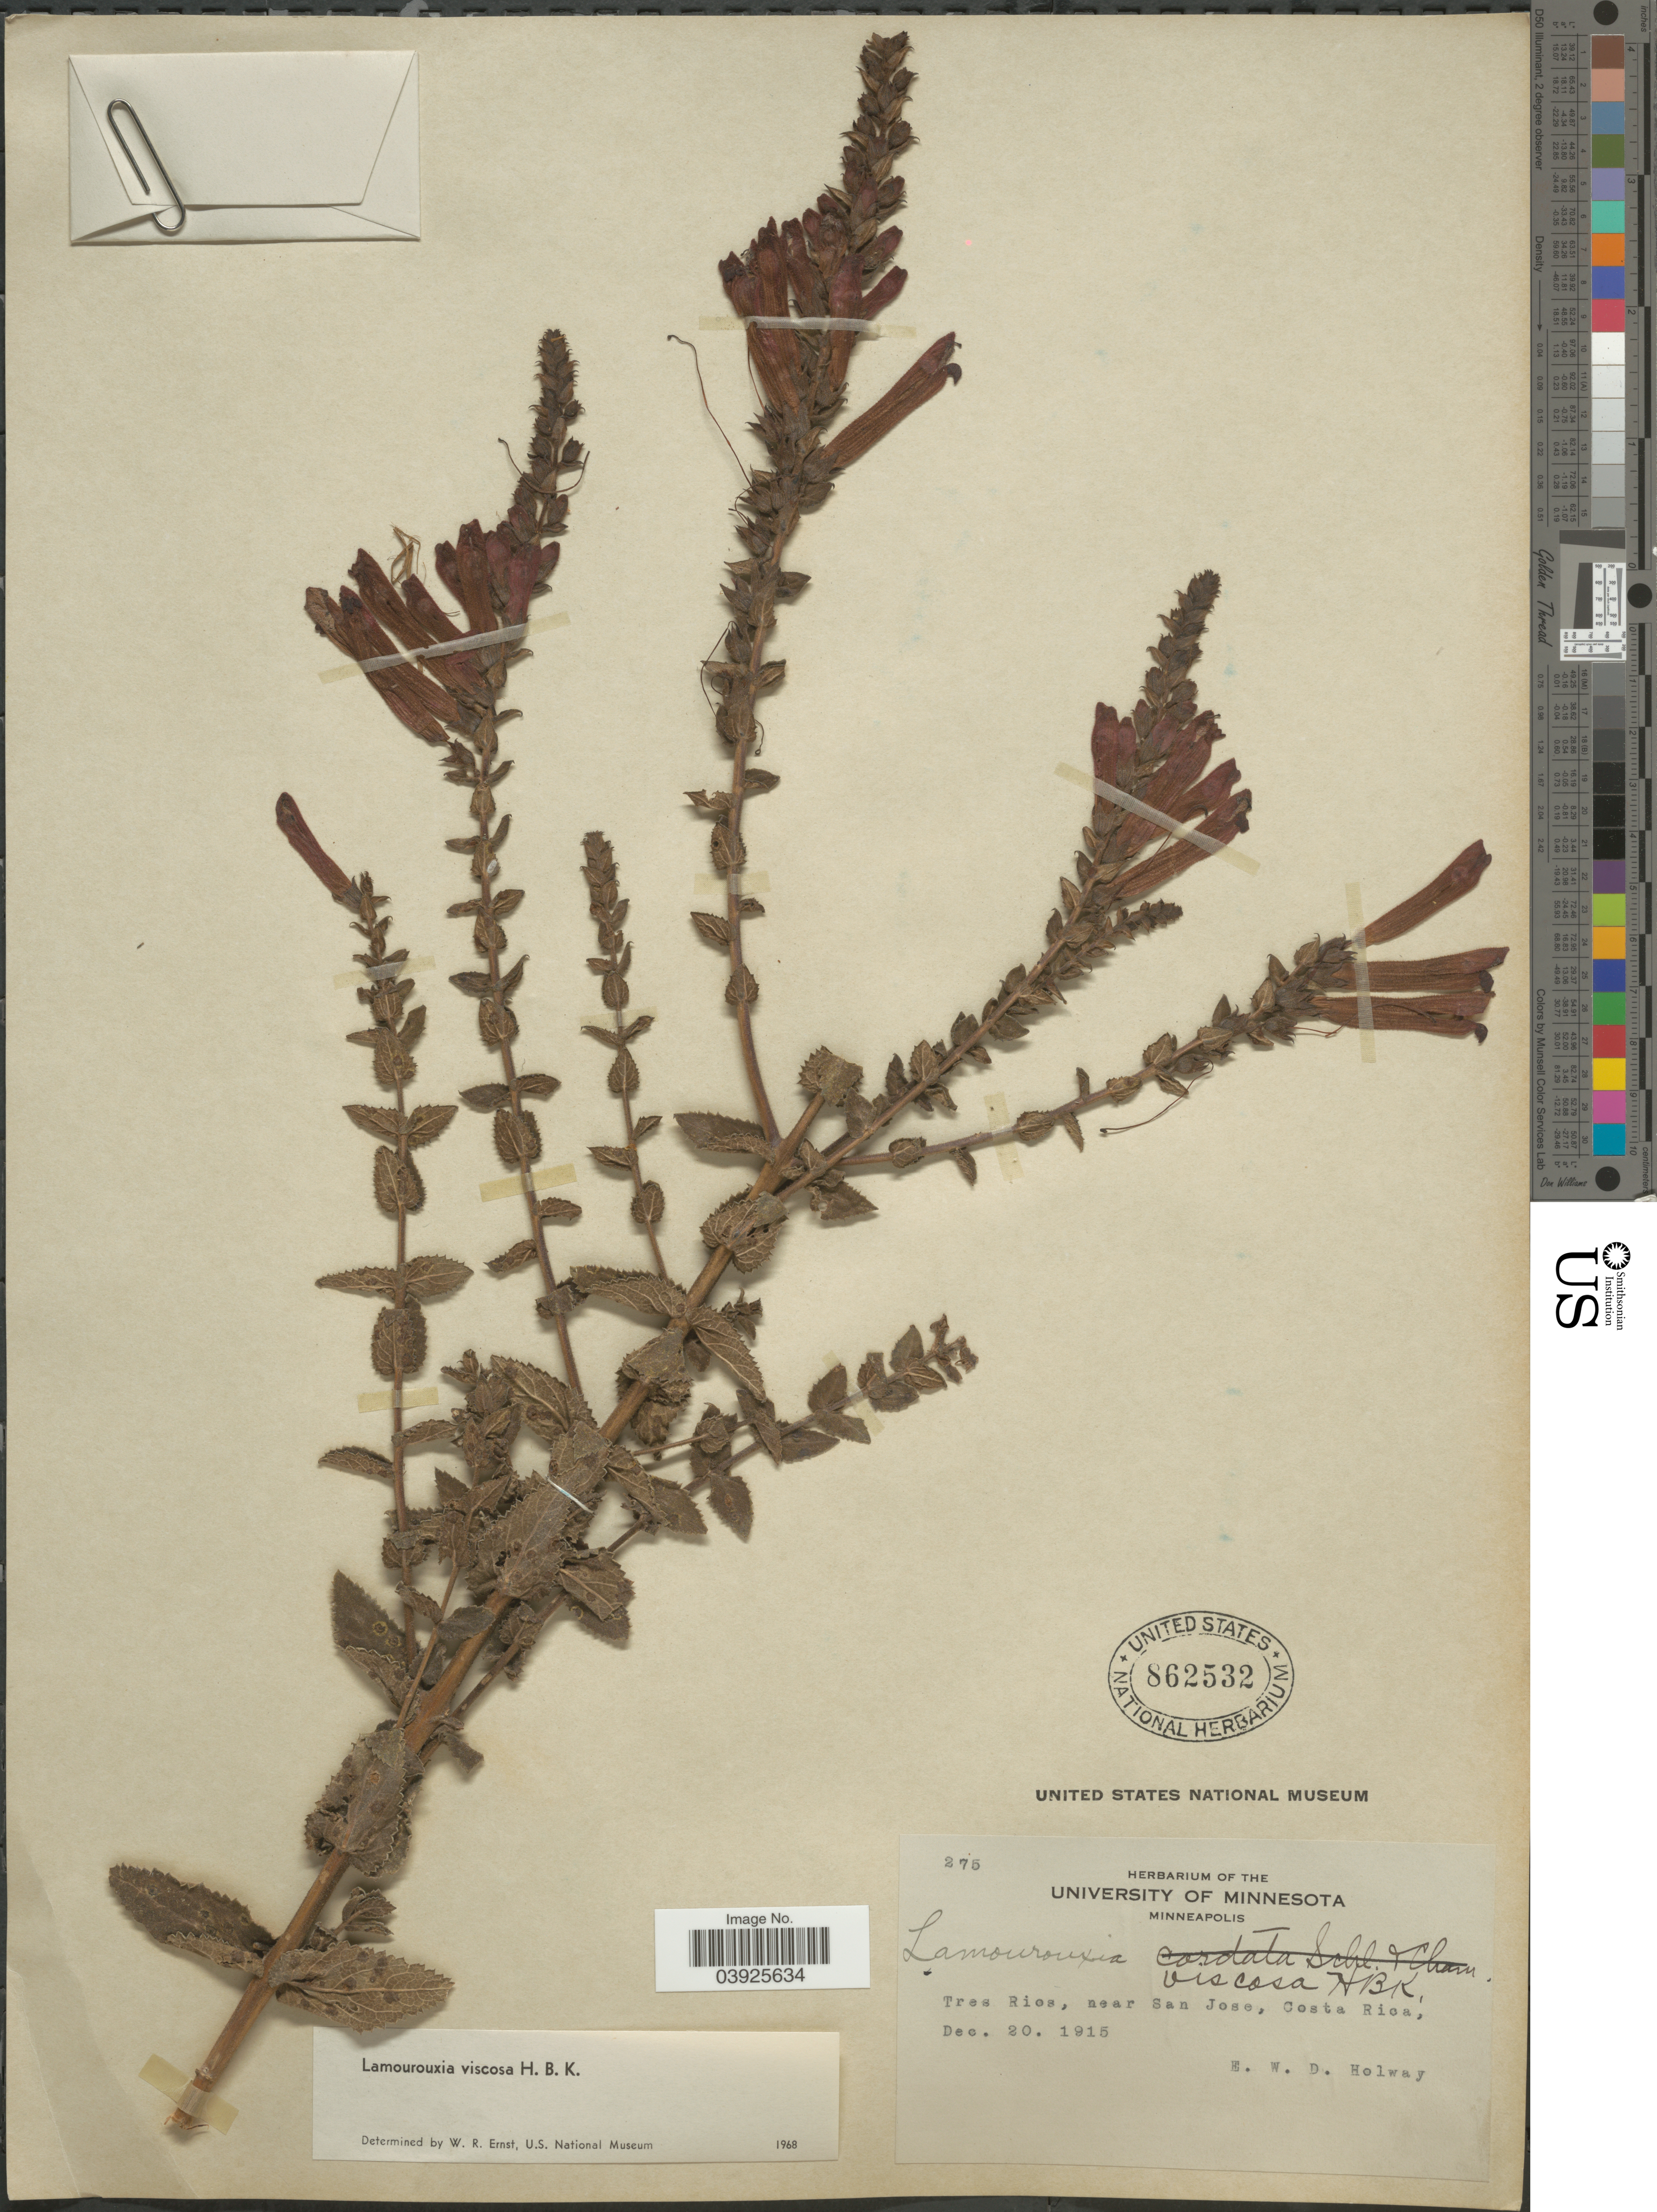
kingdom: Plantae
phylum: Tracheophyta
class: Magnoliopsida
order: Lamiales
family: Orobanchaceae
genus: Lamourouxia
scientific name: Lamourouxia viscosa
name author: Kunth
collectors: E. W. D. Holway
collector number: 275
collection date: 1915-12-20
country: Costa Rica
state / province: San José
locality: Tres Rios, near San Jose.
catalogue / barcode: US 862532